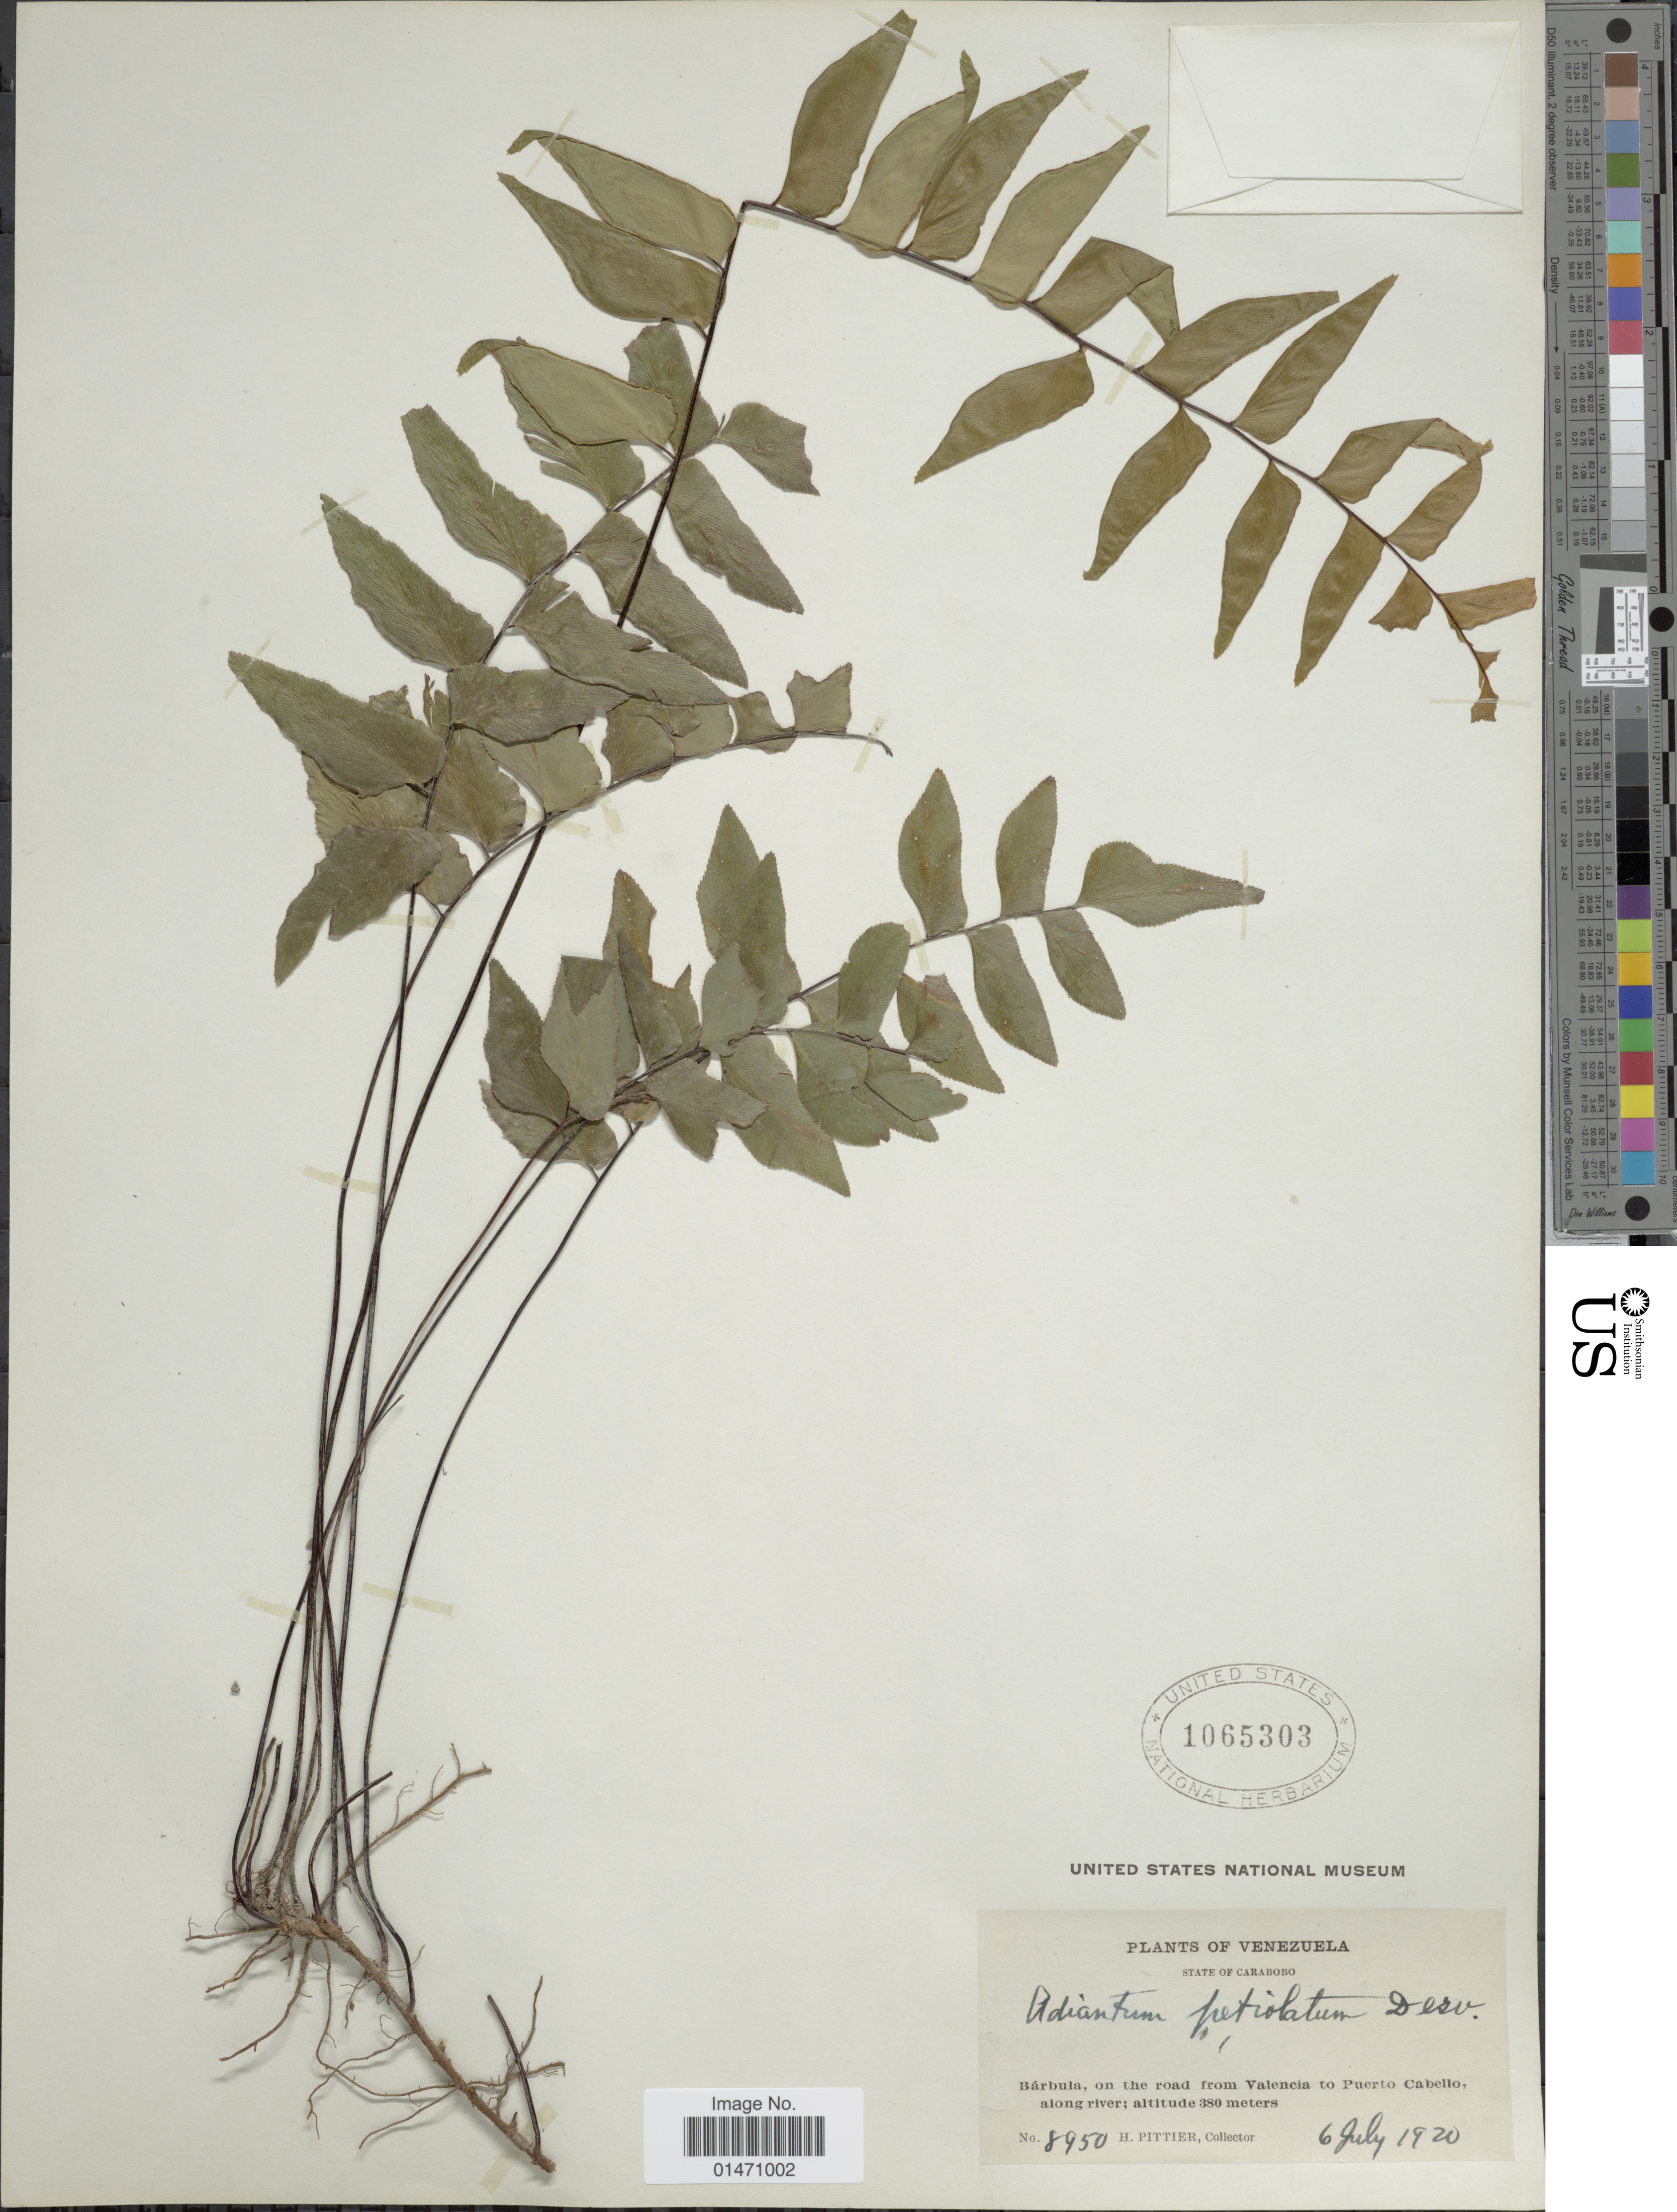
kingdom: Plantae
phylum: Tracheophyta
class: Polypodiopsida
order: Polypodiales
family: Pteridaceae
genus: Adiantum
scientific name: Adiantum petiolatum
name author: Desv.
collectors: H. F. Pittier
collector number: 8950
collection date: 1920-07-06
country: Venezuela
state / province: Carabobo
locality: State of Carabobo, Barbuia, on the road from Valencia to Puerto Cabello, along river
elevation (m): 380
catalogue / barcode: US 1065303